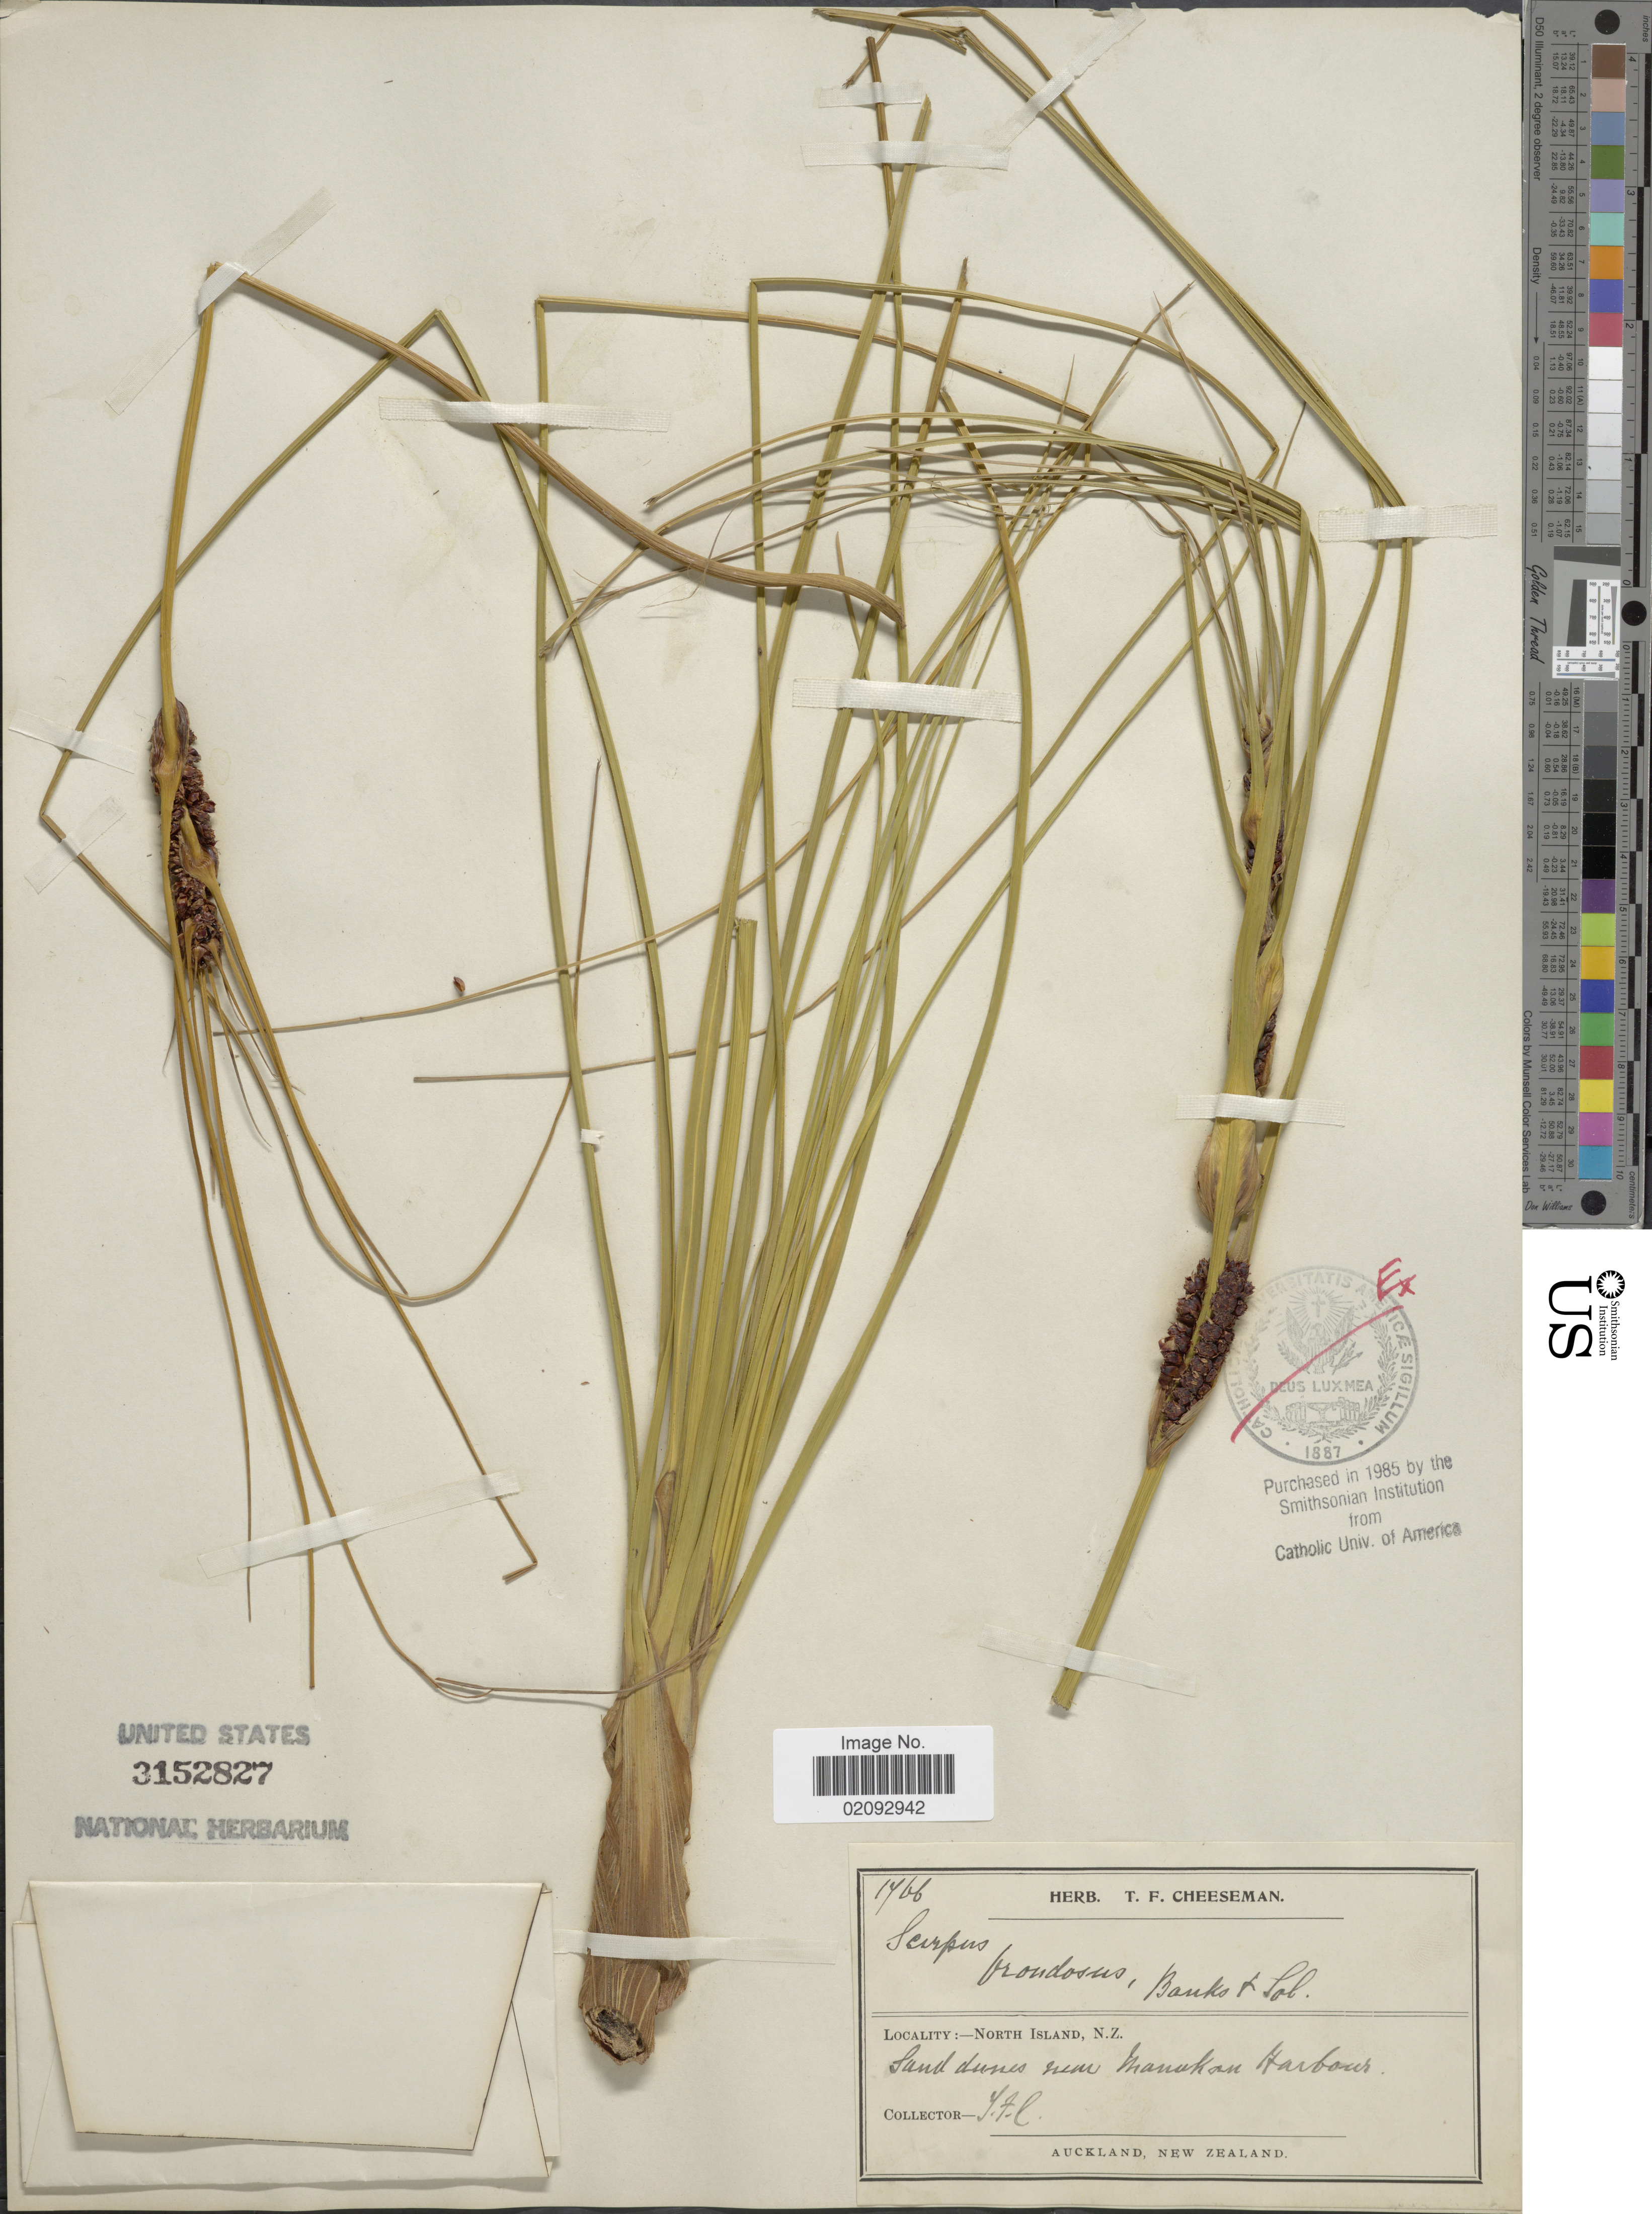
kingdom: Plantae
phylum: Tracheophyta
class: Liliopsida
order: Poales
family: Cyperaceae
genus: Ficinia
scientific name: Ficinia spiralis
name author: (A. Rich.) Muasya & de Lange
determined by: Strong, Mark T., (BOT), Smithsonian Institution - National Museum of Natural History (UNITED STATES)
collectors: T. F. Cheeseman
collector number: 1766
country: New Zealand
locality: North Island, Sand dunes near Manukau Harbour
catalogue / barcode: US 3152827